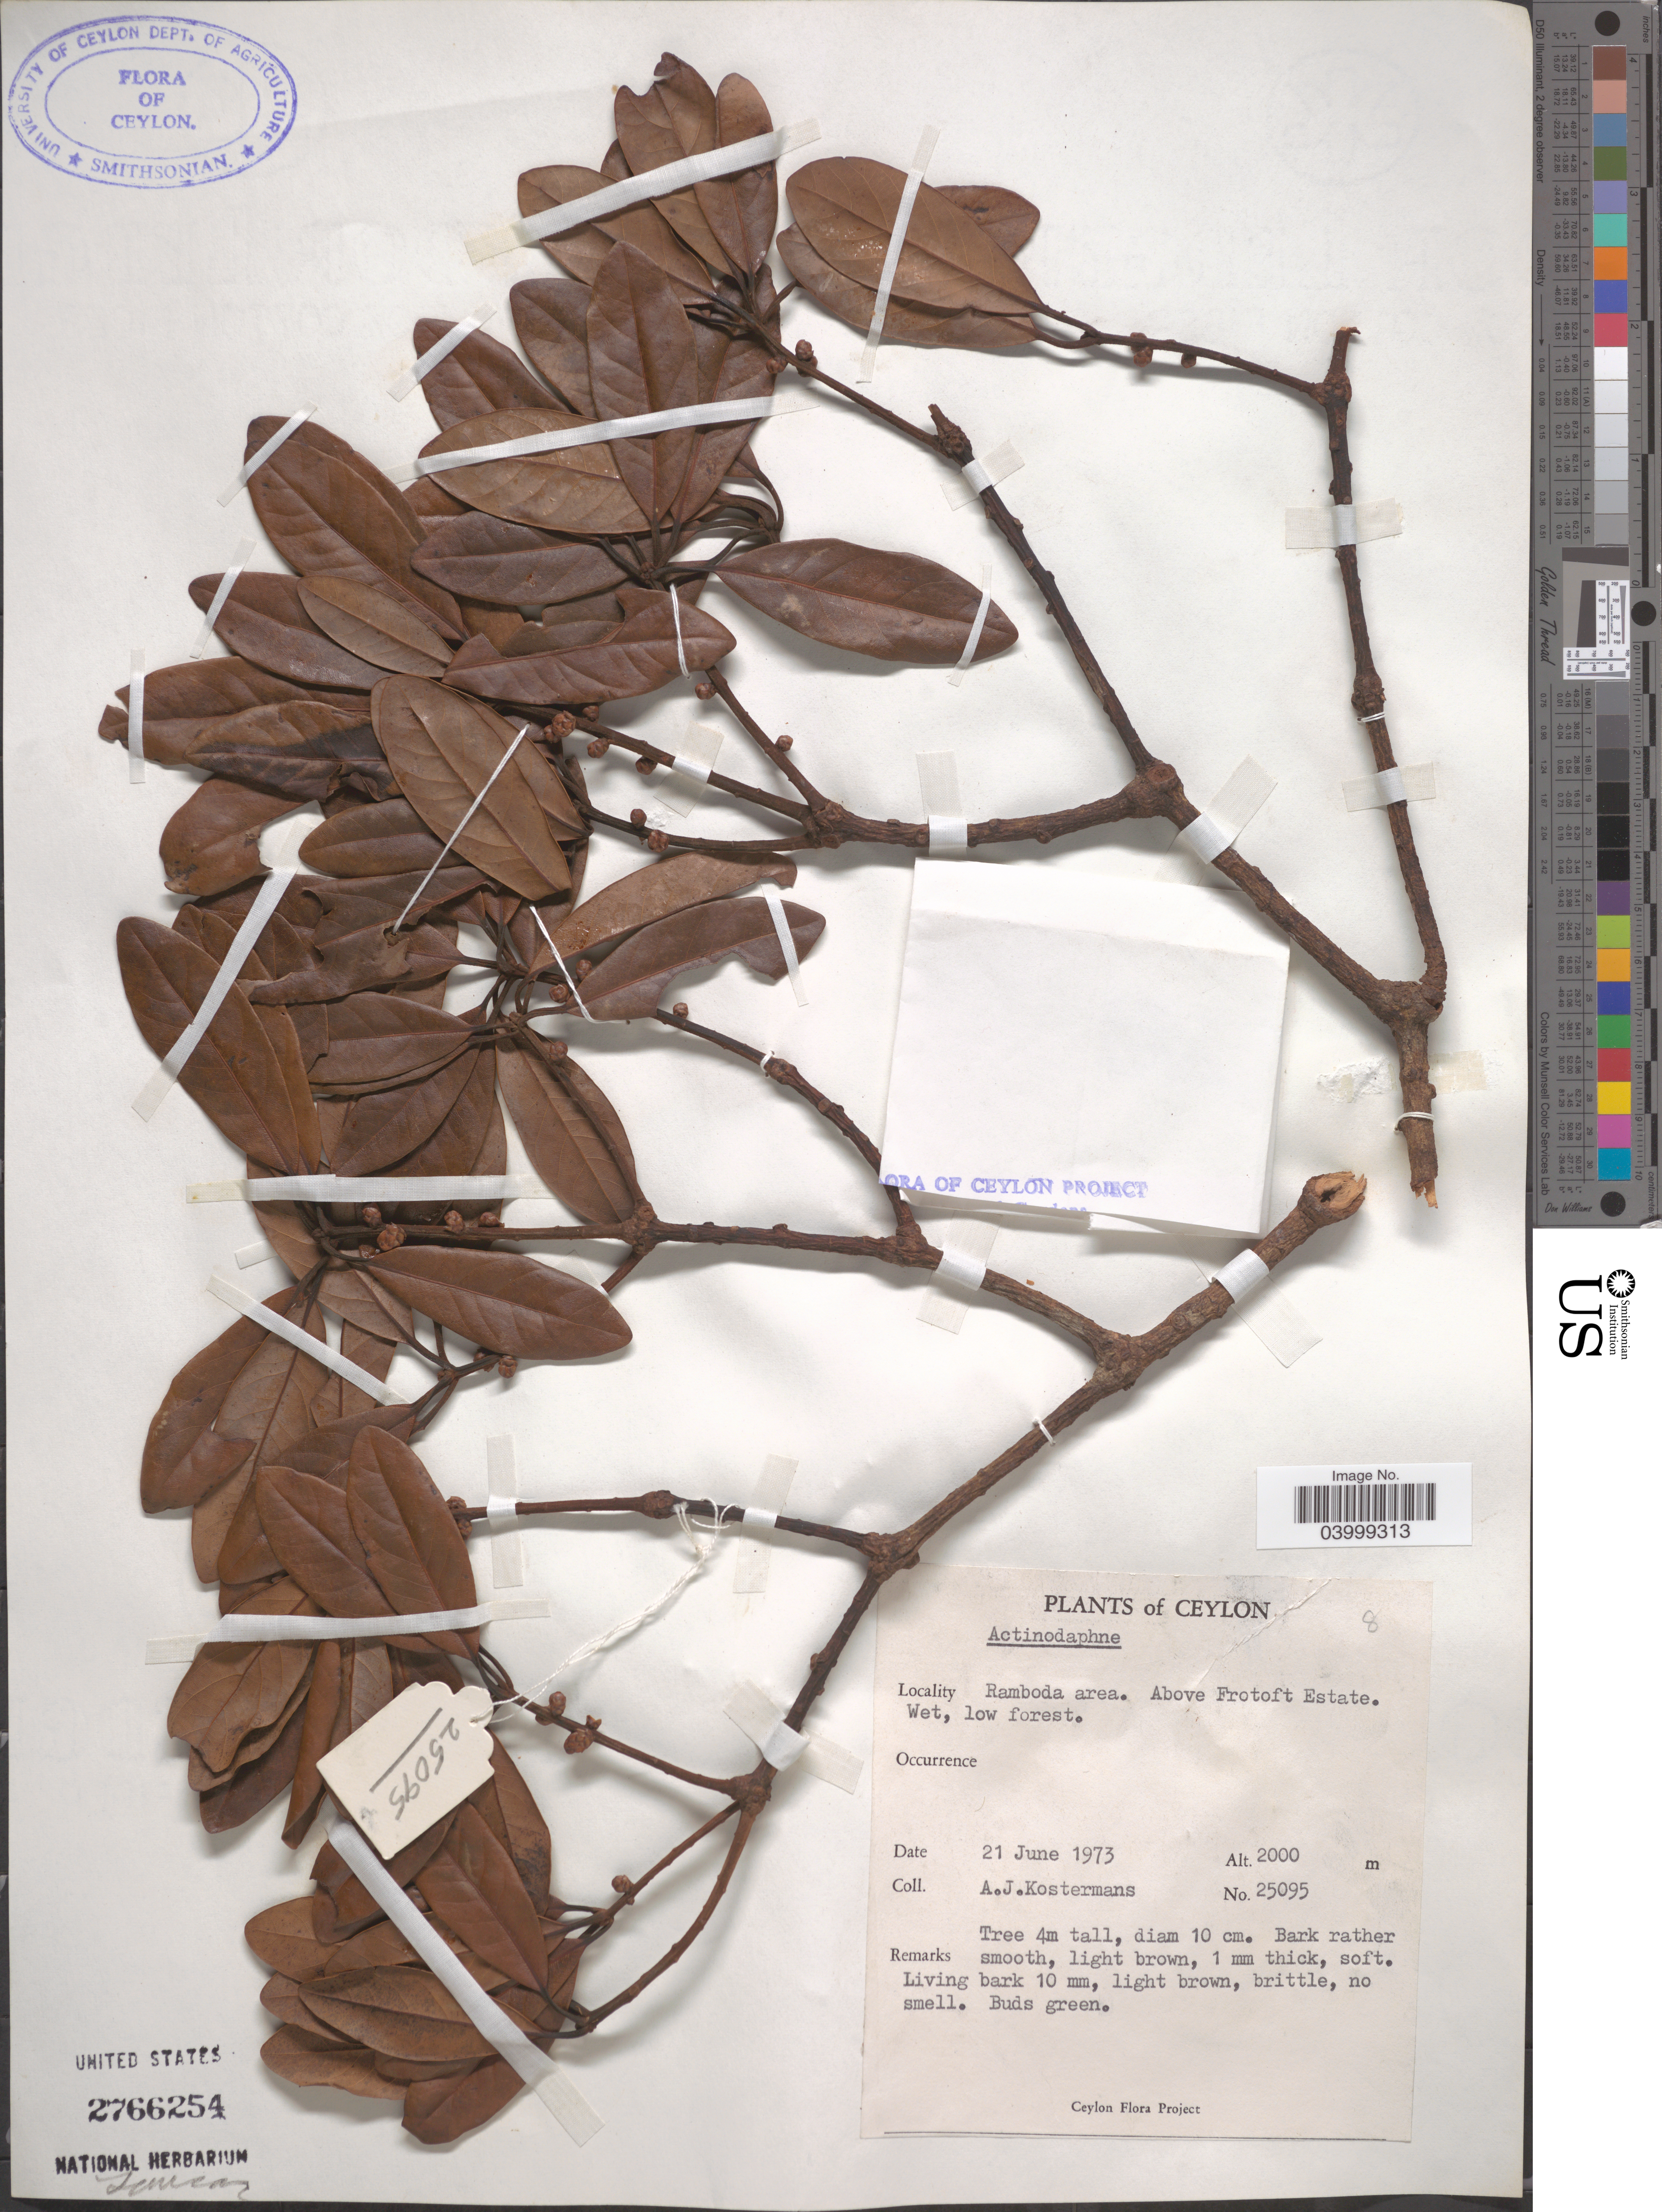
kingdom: Plantae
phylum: Tracheophyta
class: Magnoliopsida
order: Laurales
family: Lauraceae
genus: Actinodaphne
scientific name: Actinodaphne sp.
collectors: A. J. G. Kostermans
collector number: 25095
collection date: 1973-06-21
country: Sri Lanka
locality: Ceylon. Ramboda area. Above Frotoft Estate.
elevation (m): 2000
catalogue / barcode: US 2766254